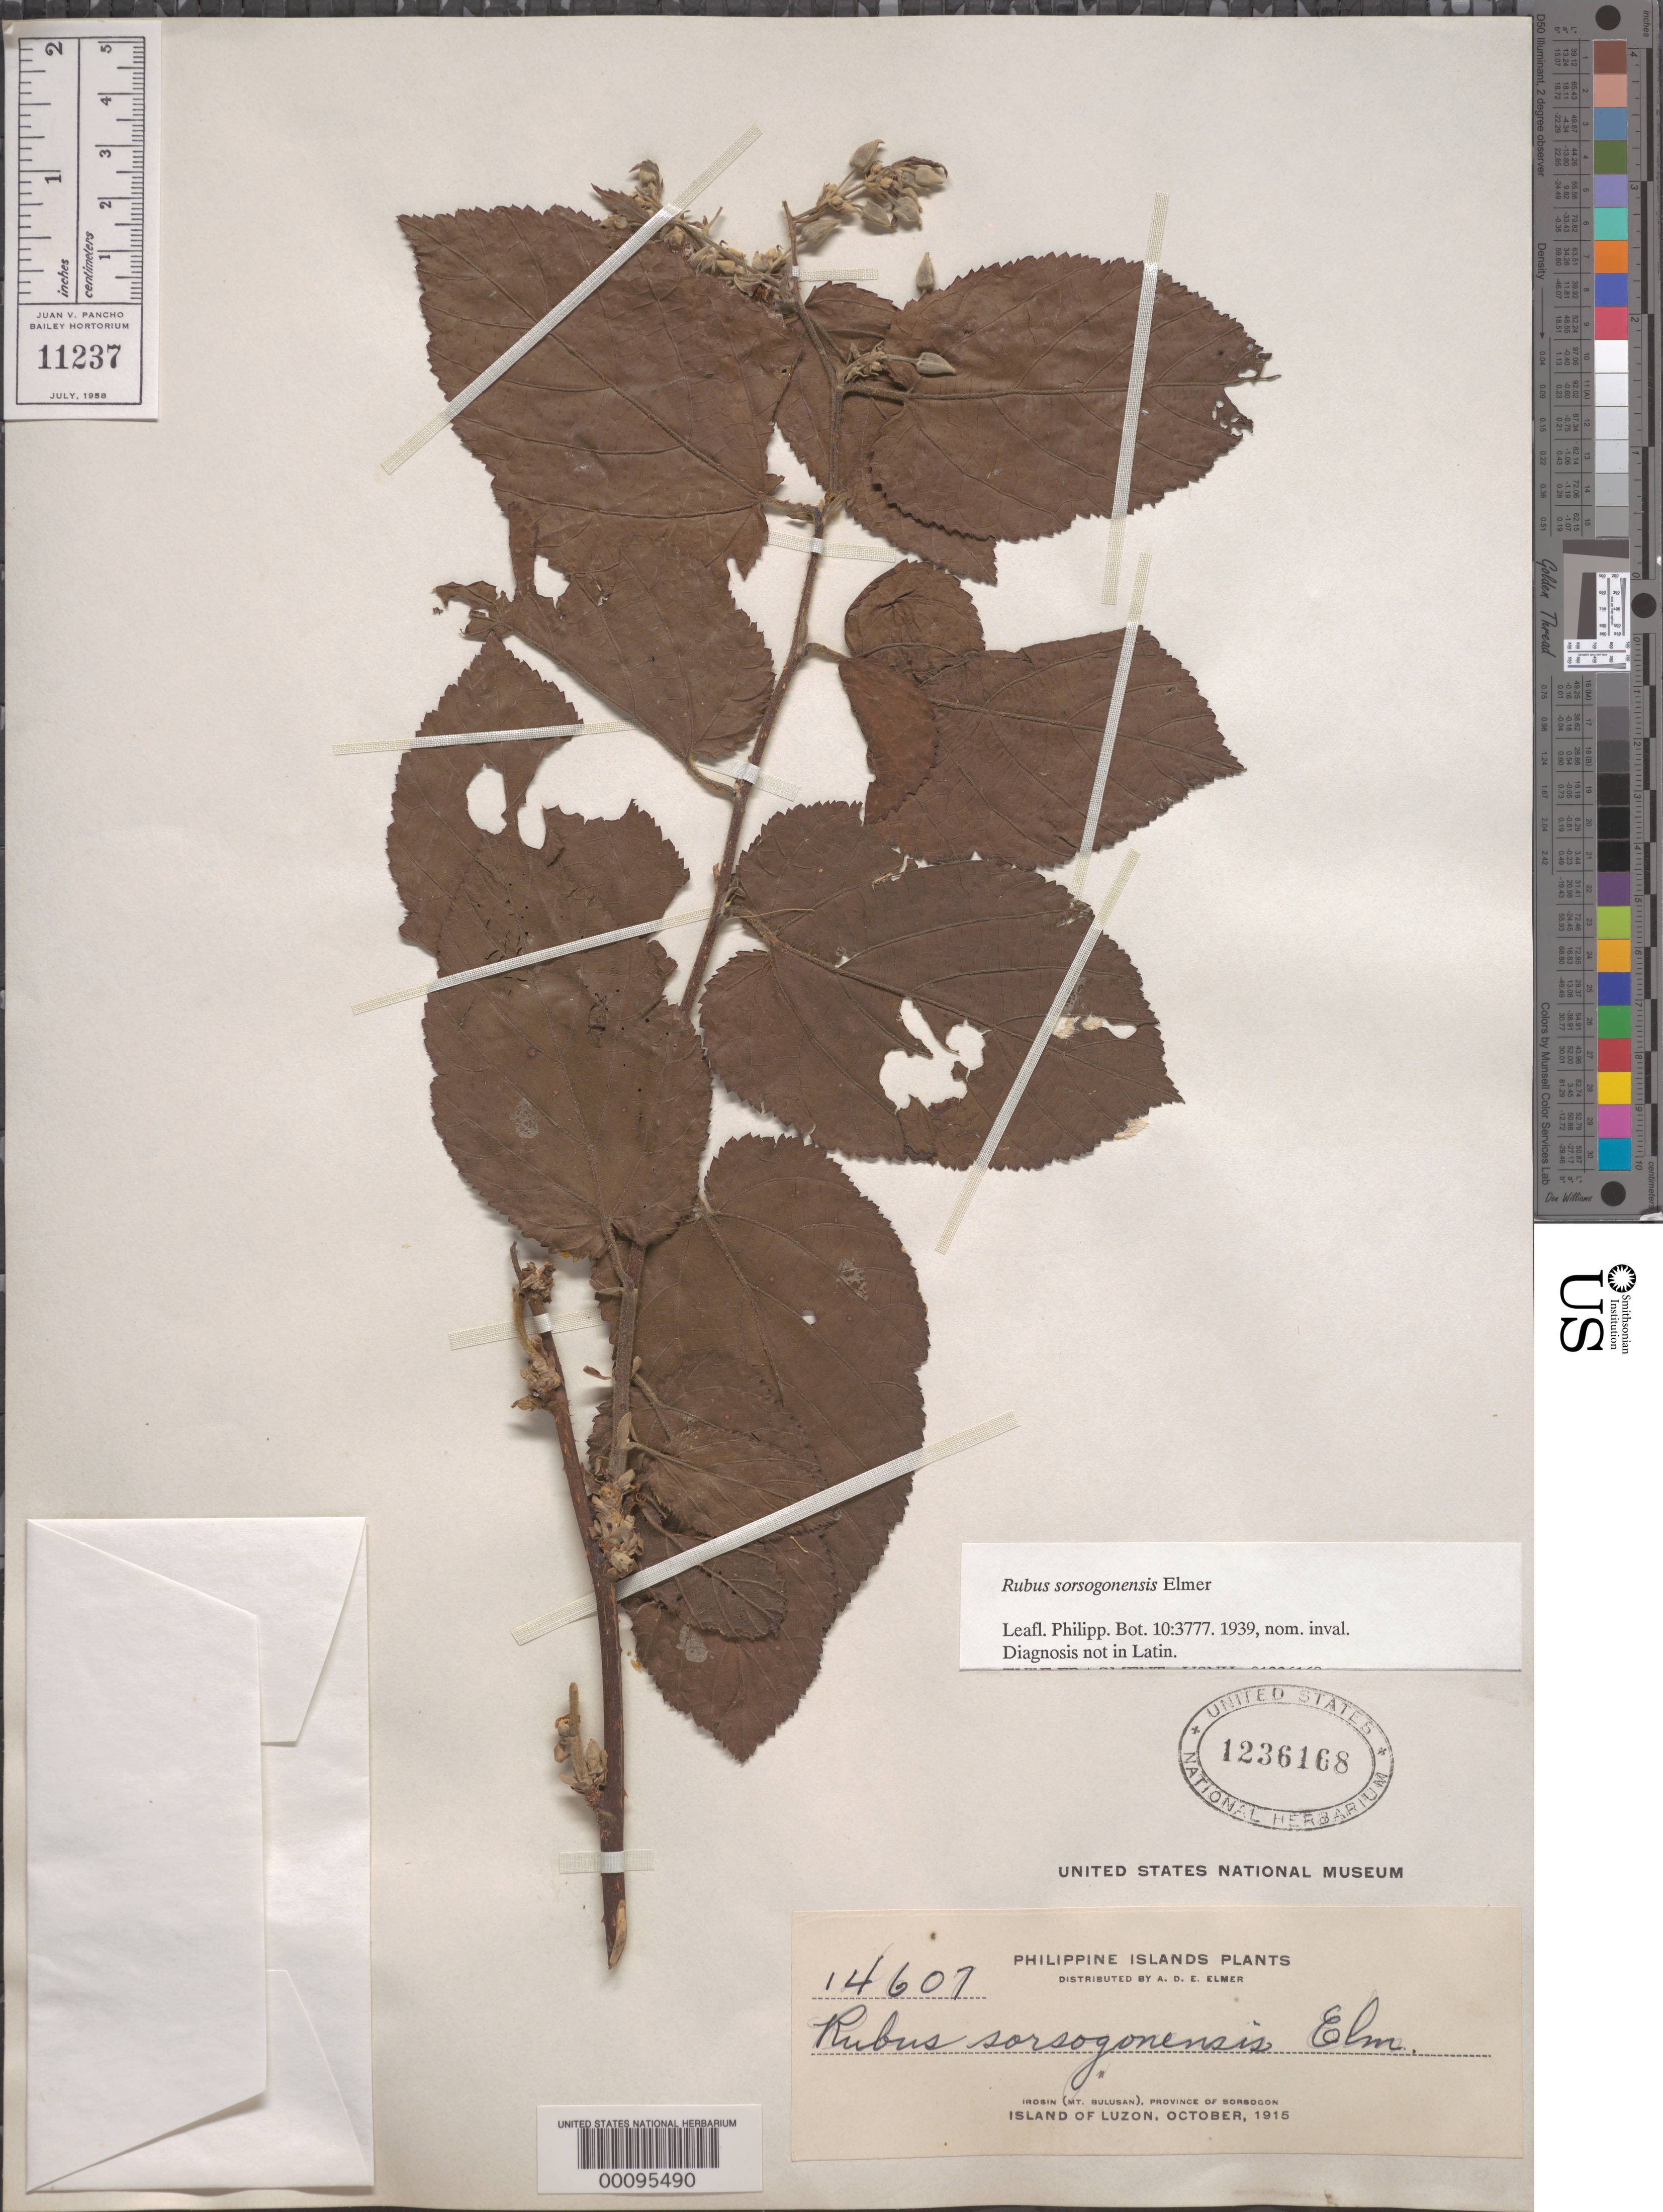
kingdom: Plantae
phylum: Tracheophyta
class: Magnoliopsida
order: Rosales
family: Rosaceae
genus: Rubus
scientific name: Rubus sorsogonensis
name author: Elmer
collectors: A. D. E. Elmer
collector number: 14607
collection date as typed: Oct 1915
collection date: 1915-10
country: Philippines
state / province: Bicol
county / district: Sorsogon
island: Luzon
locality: Irosin (Mt. Bulusan)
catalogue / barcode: US 1236168